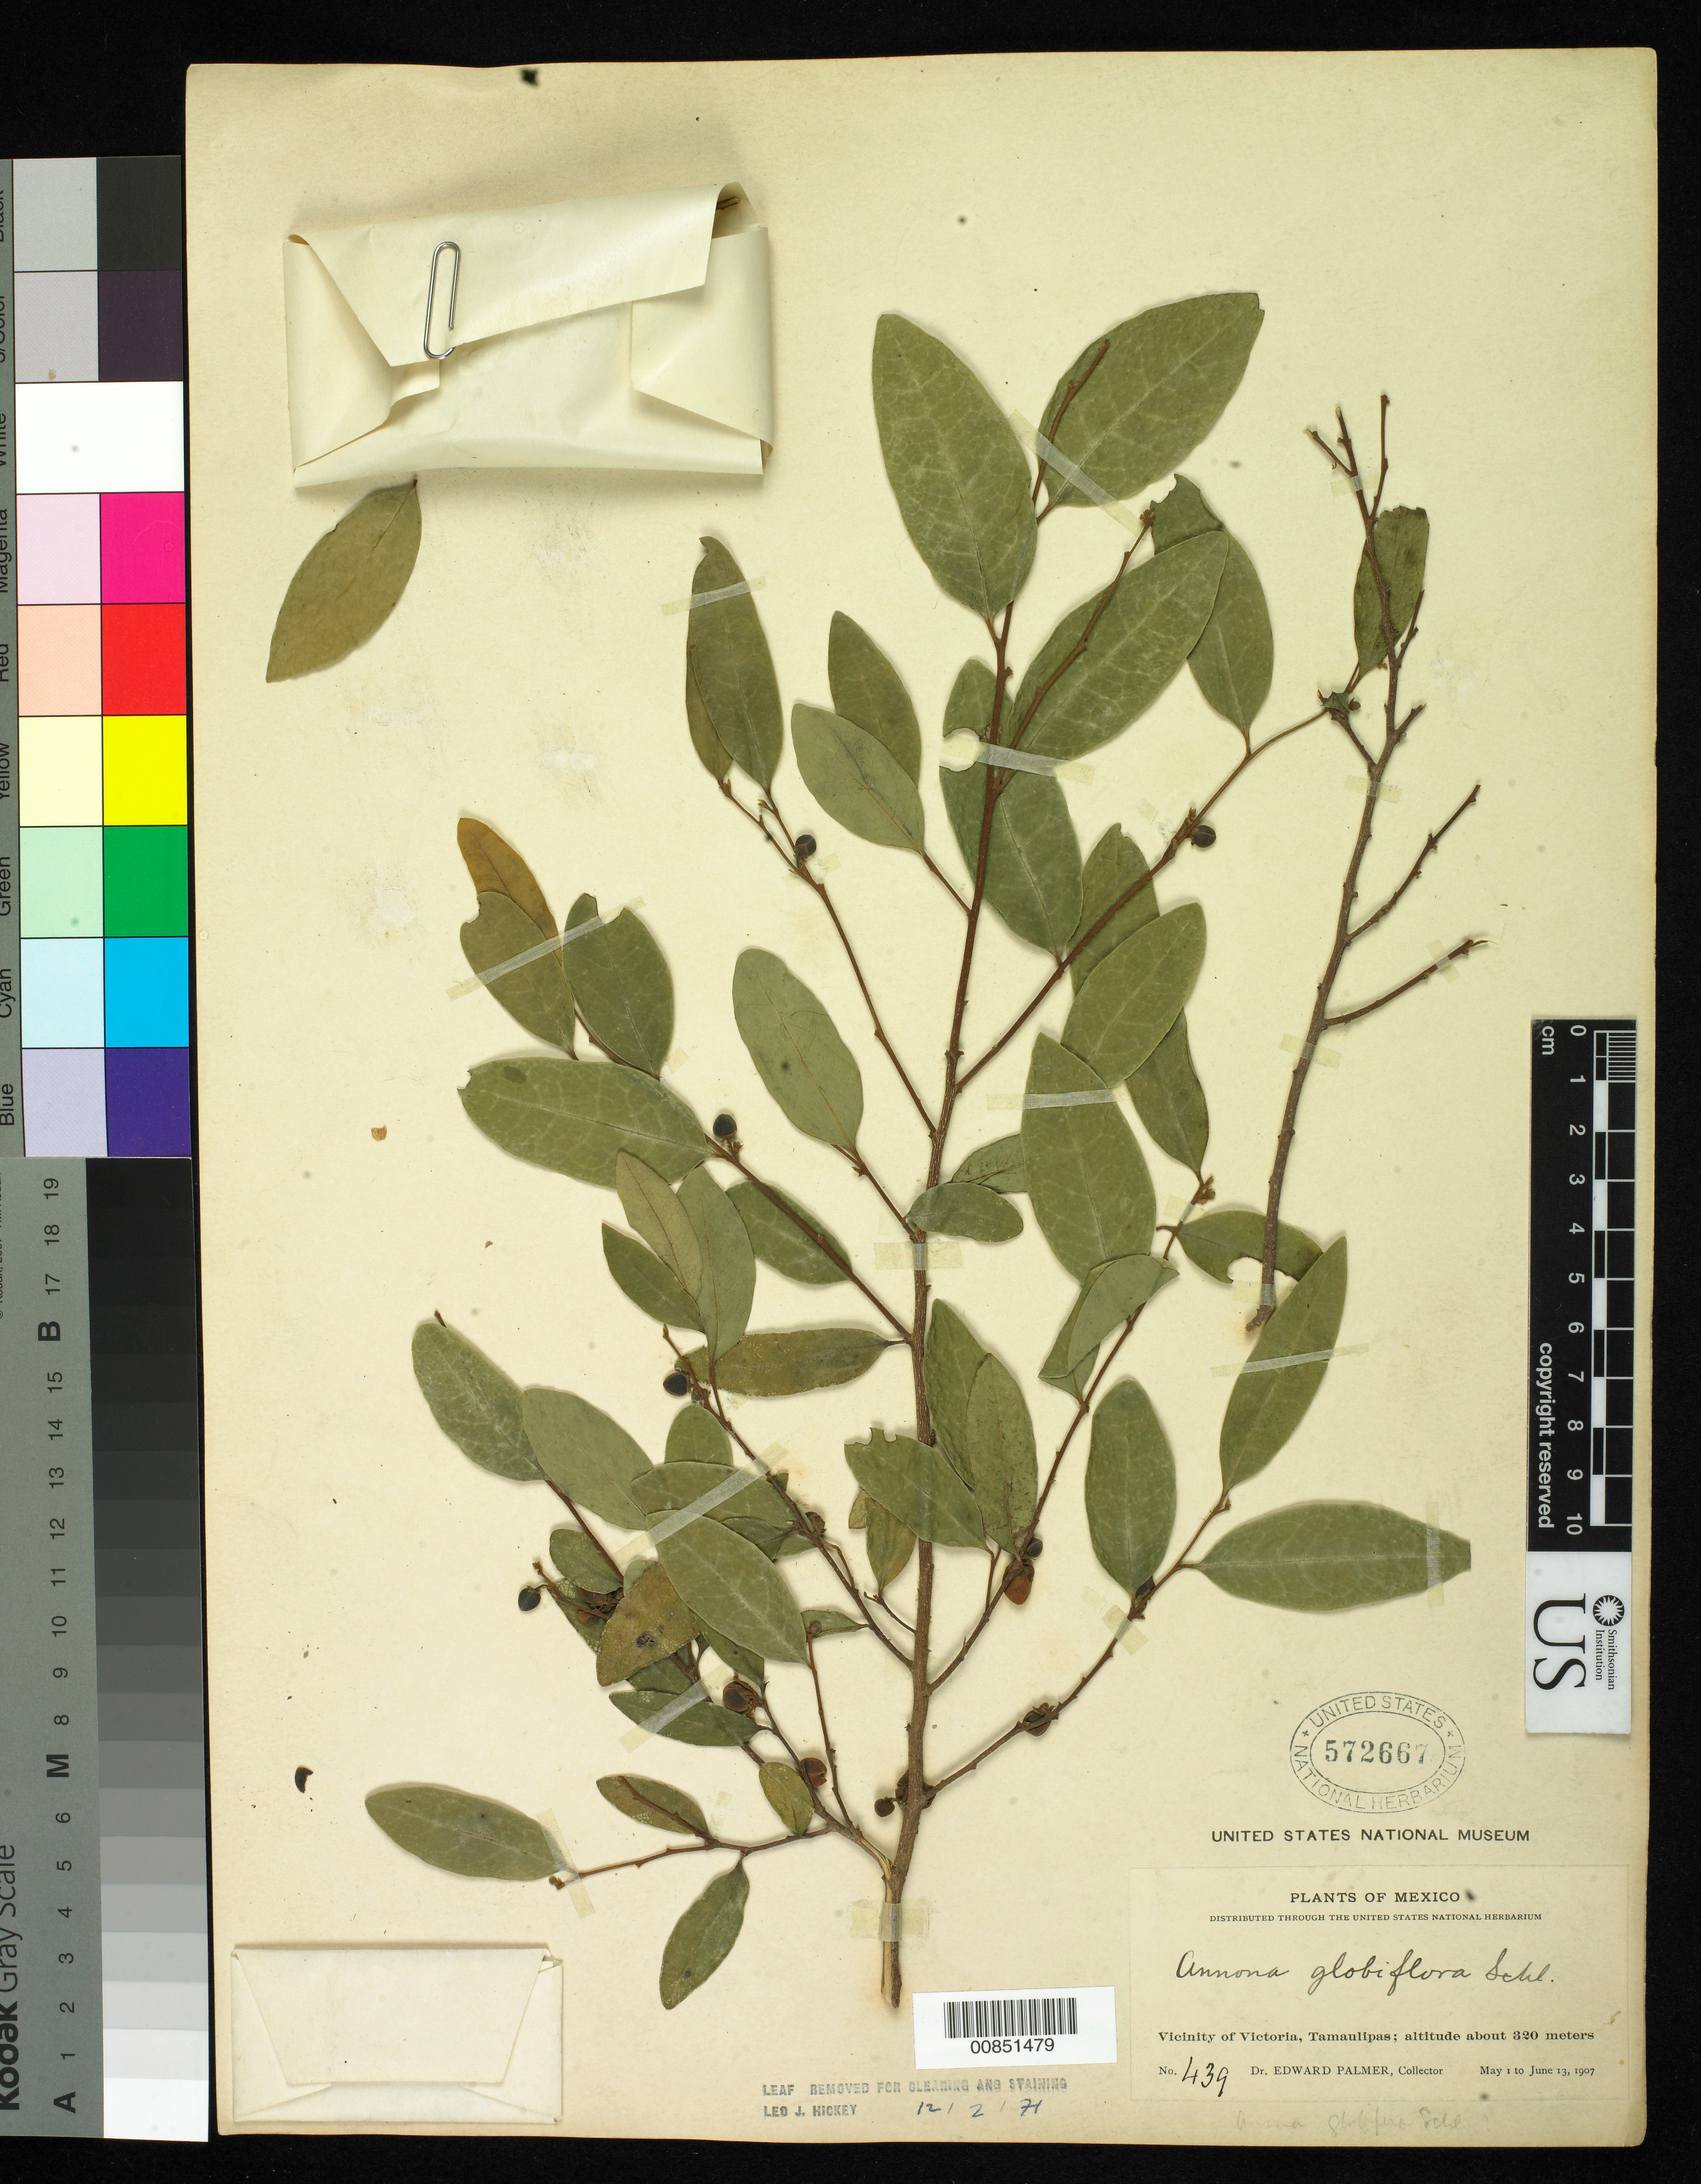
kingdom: Plantae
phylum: Tracheophyta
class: Magnoliopsida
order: Magnoliales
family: Annonaceae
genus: Annona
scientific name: Annona globiflora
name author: Schltdl.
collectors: E. Palmer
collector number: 439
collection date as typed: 01 May 1907 to 13 Jun 1907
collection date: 1907-05-01/1907-06-13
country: Mexico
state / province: Tamaulipas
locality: Vicinity of Victoria.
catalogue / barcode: US 572667